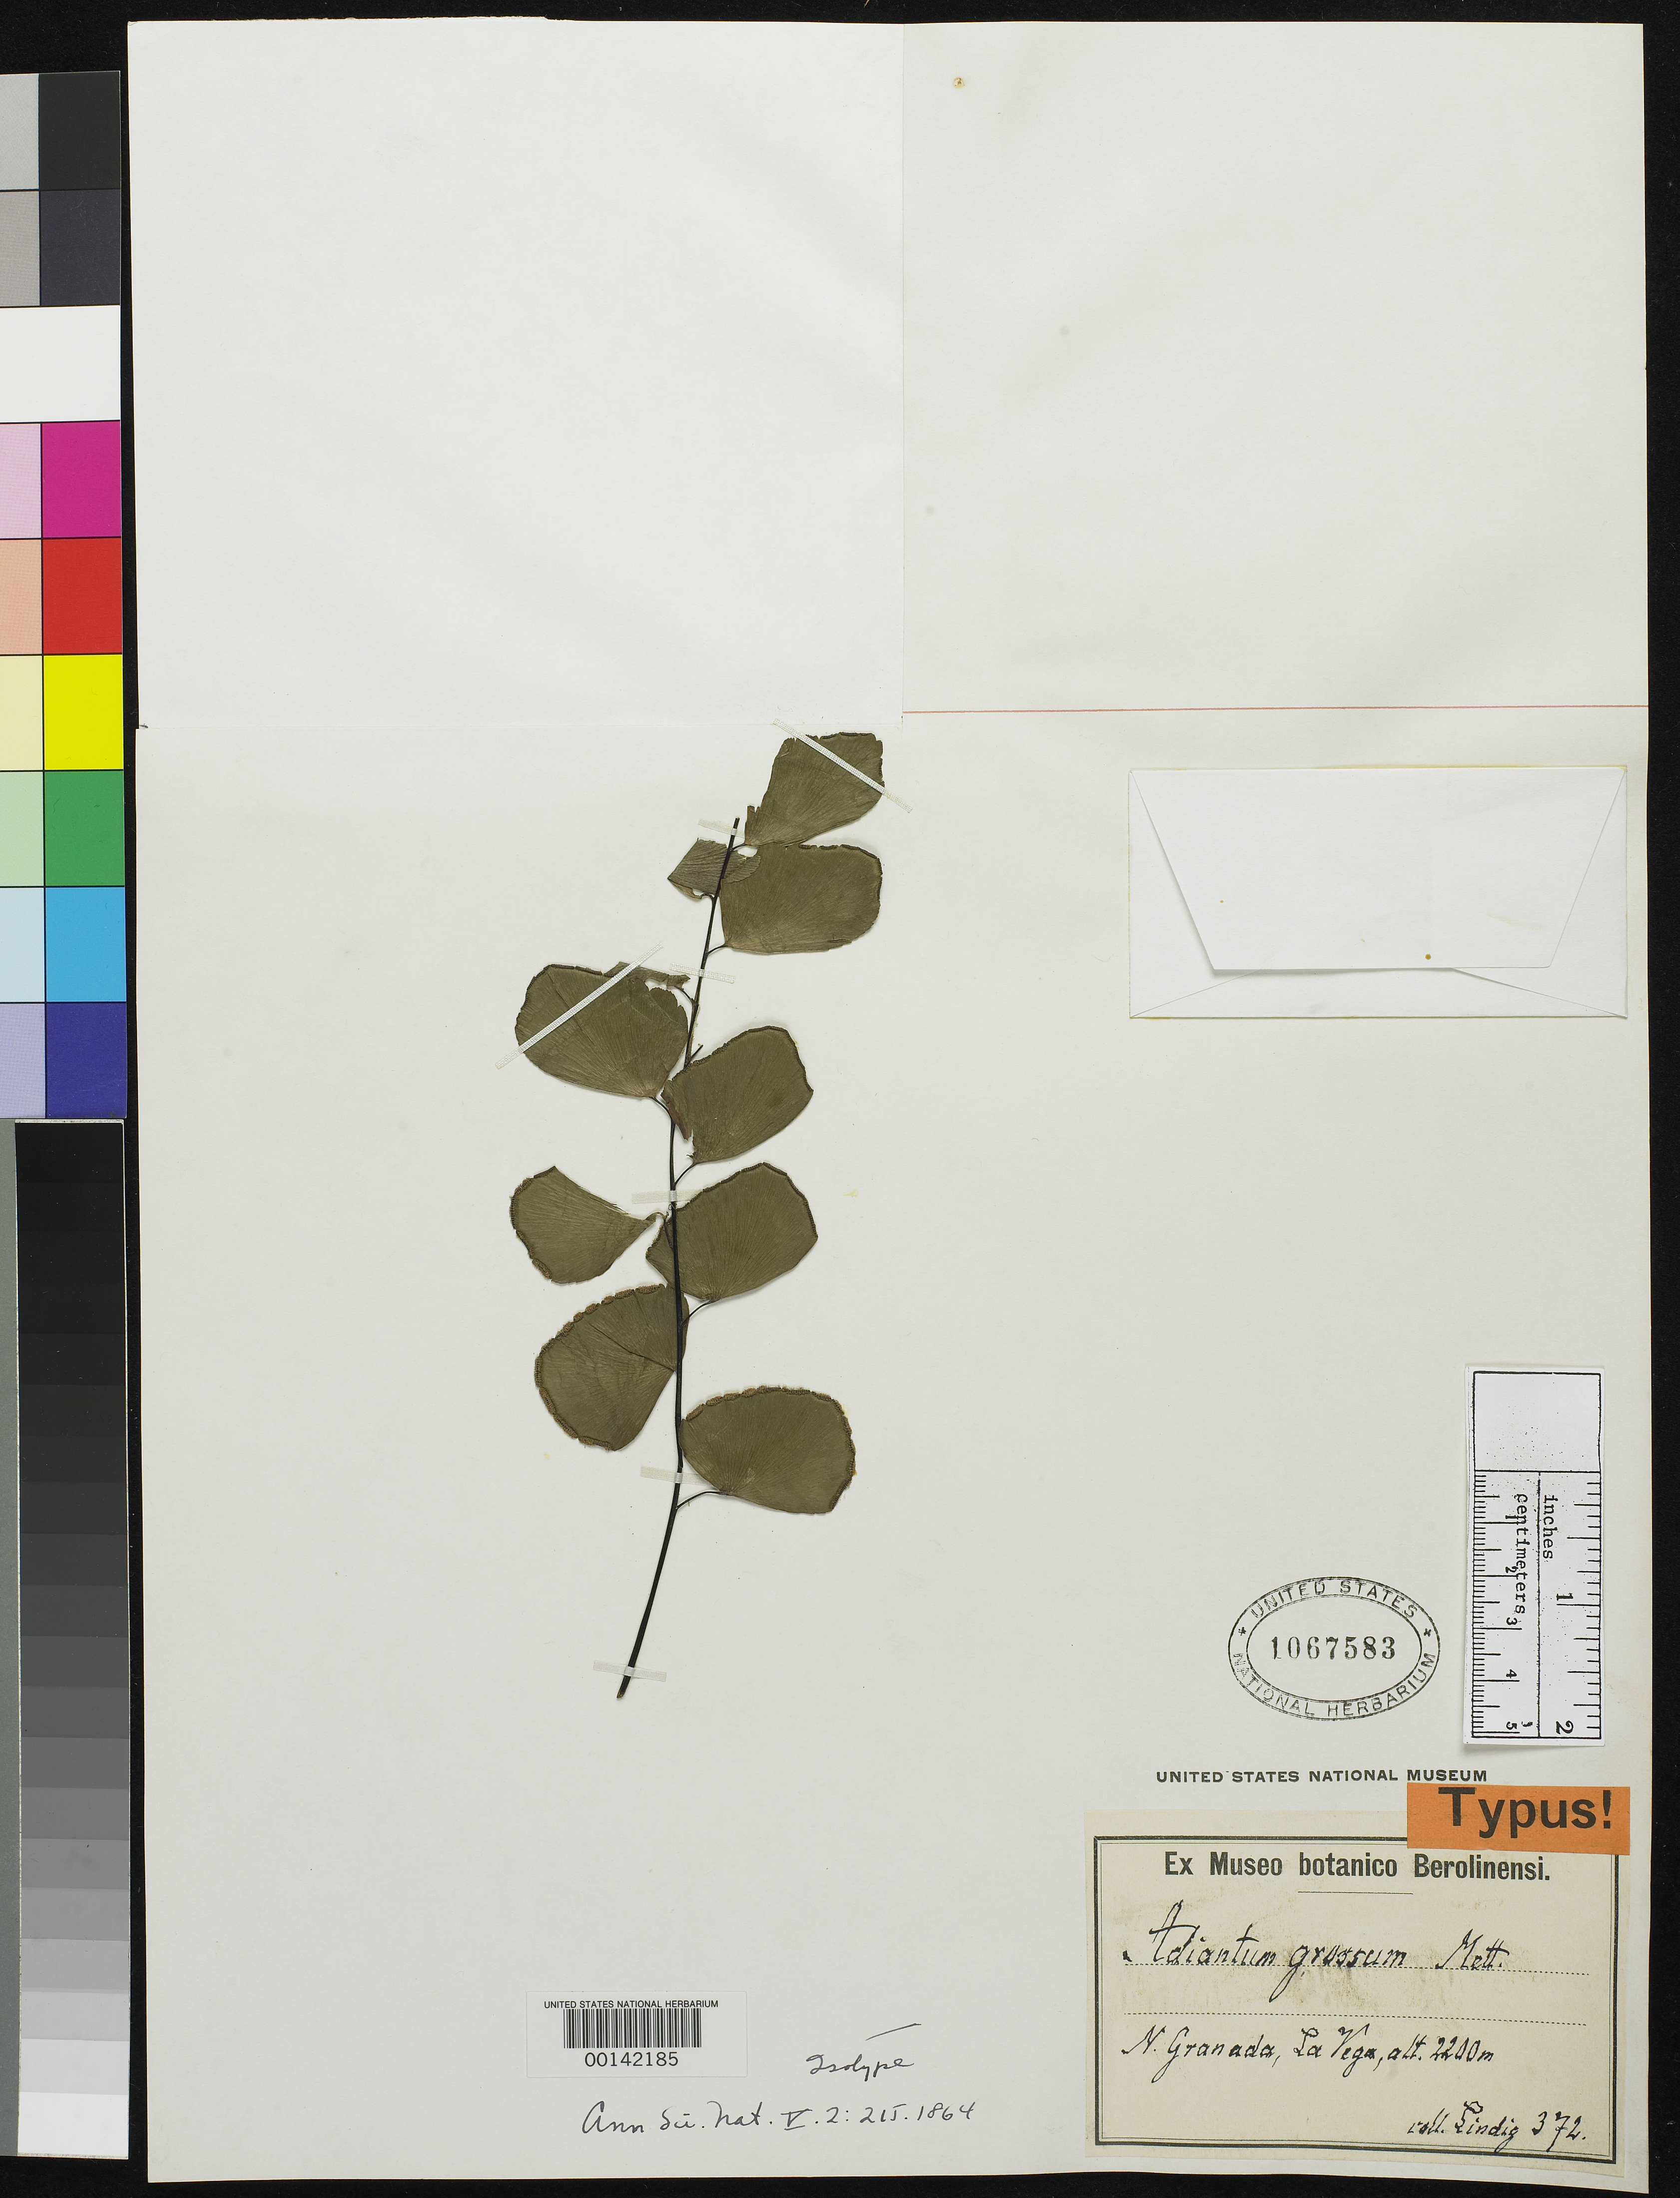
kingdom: Plantae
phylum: Tracheophyta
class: Polypodiopsida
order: Polypodiales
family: Pteridaceae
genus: Adiantum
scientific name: Adiantum grossum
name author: Mett.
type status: Type Fragment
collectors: A. Lindig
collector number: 372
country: Colombia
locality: La Vega.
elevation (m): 2200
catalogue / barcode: US 1067583